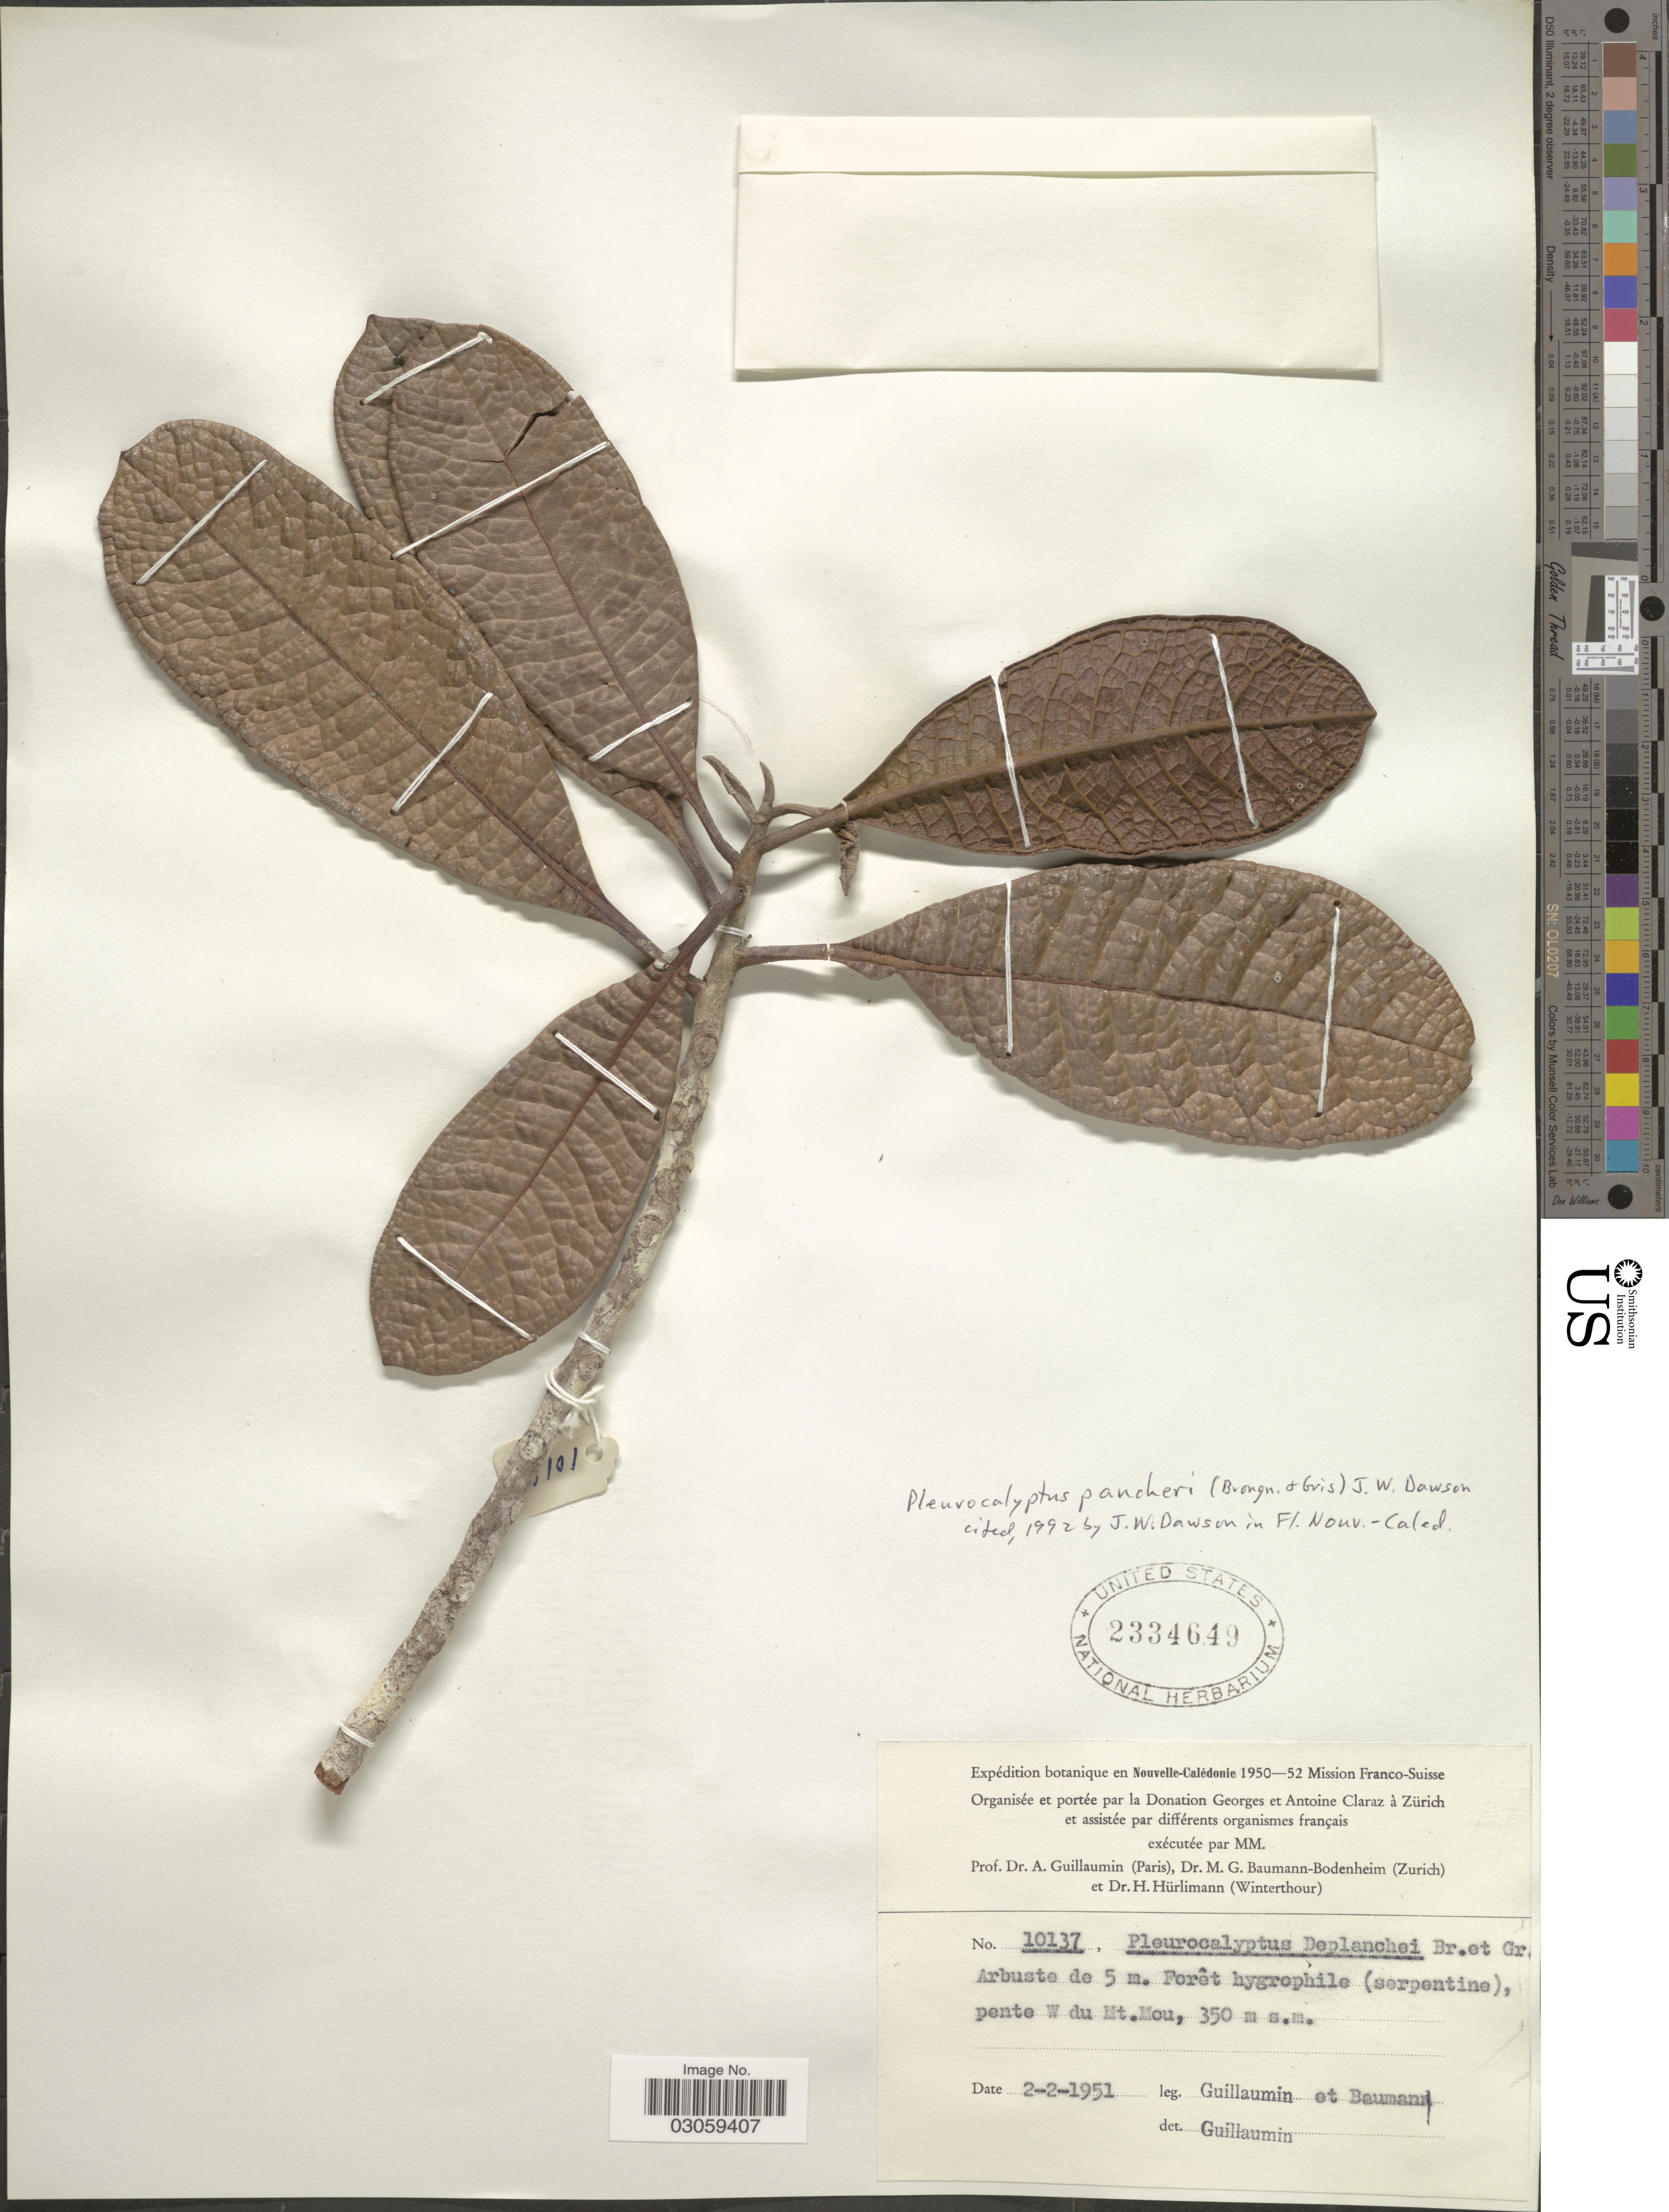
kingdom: Plantae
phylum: Tracheophyta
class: Magnoliopsida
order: Myrtales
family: Myrtaceae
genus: Pleurocalyptus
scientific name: Pleurocalyptus pancheri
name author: (Brongn. & Gris) J.W. Dawson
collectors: A. Guillaumin & M. G. Baumann-Bodenheim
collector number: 10137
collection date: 1951-02-02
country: New Caledonia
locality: En Nouvelle-Calédonie. Pente W du Mt. Mou.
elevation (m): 350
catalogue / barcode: US 2334649